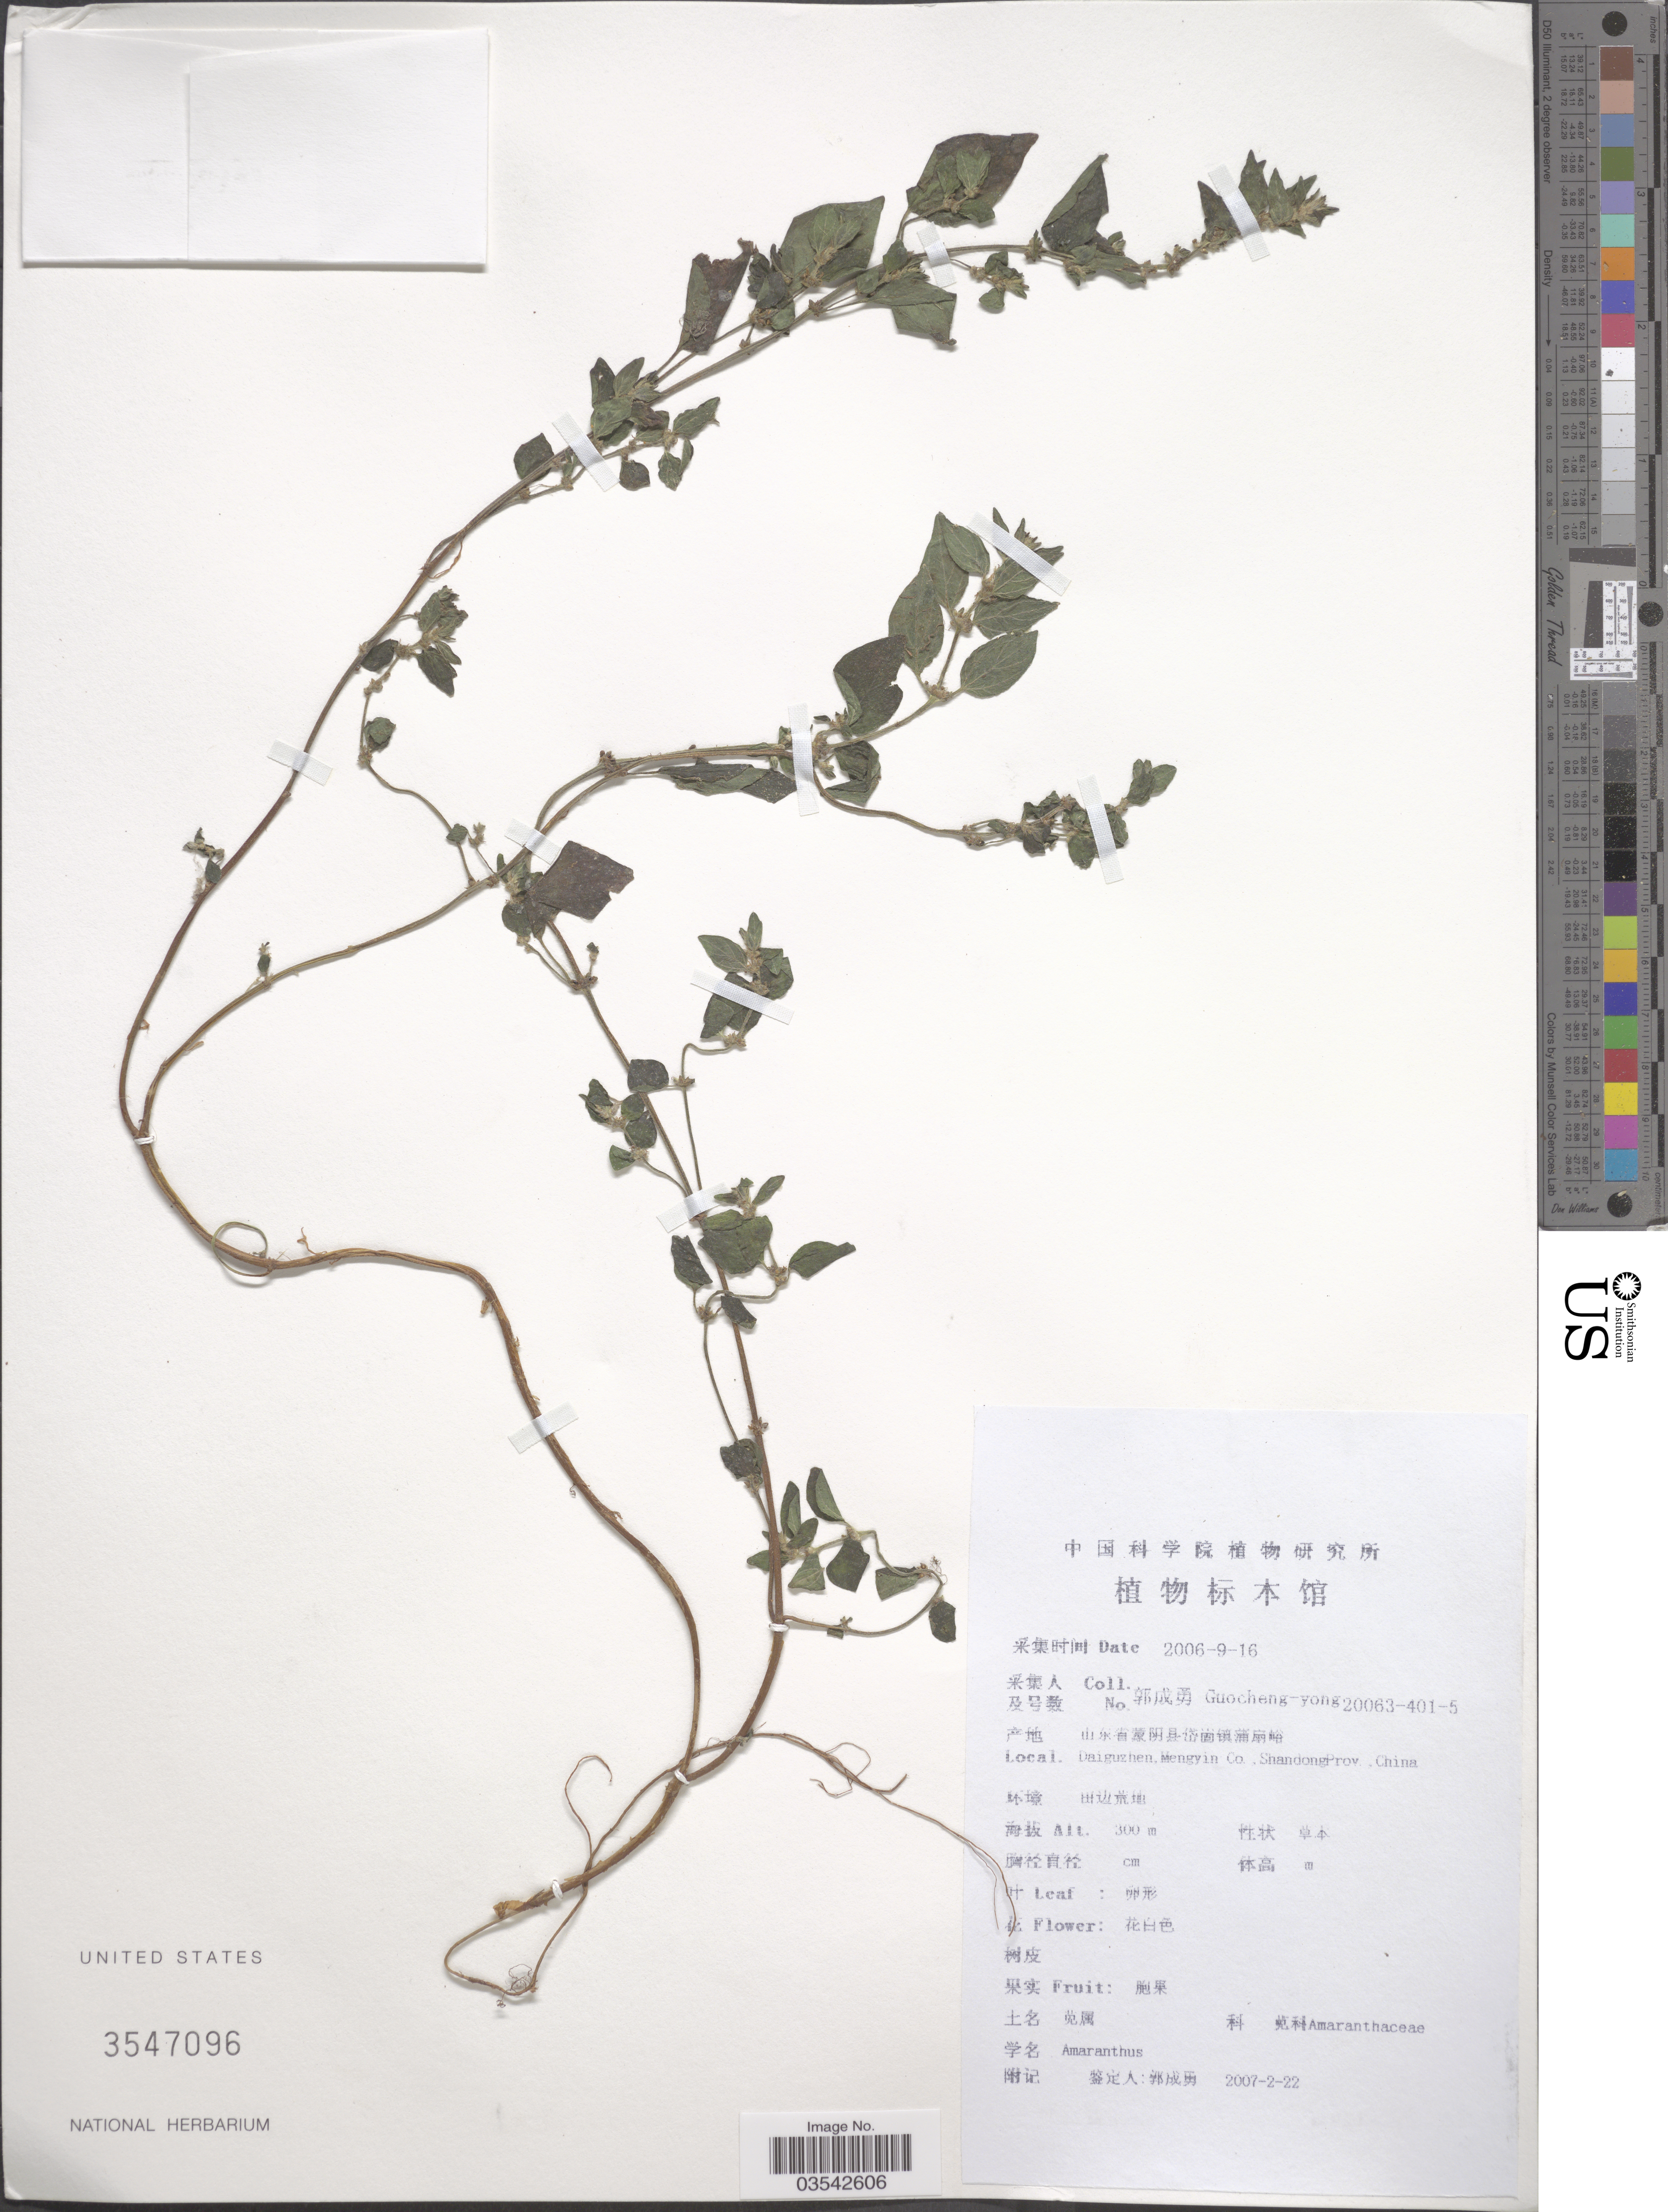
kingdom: Plantae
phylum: Tracheophyta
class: Magnoliopsida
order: Caryophyllales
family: Amaranthaceae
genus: Amaranthus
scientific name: Amaranthus sp.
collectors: Guo cheng-yong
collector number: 20063-401-5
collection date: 2006-09-16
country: China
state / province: Shandong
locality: Daiguzhen, Mengyin Co.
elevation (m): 300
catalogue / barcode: US 3547096